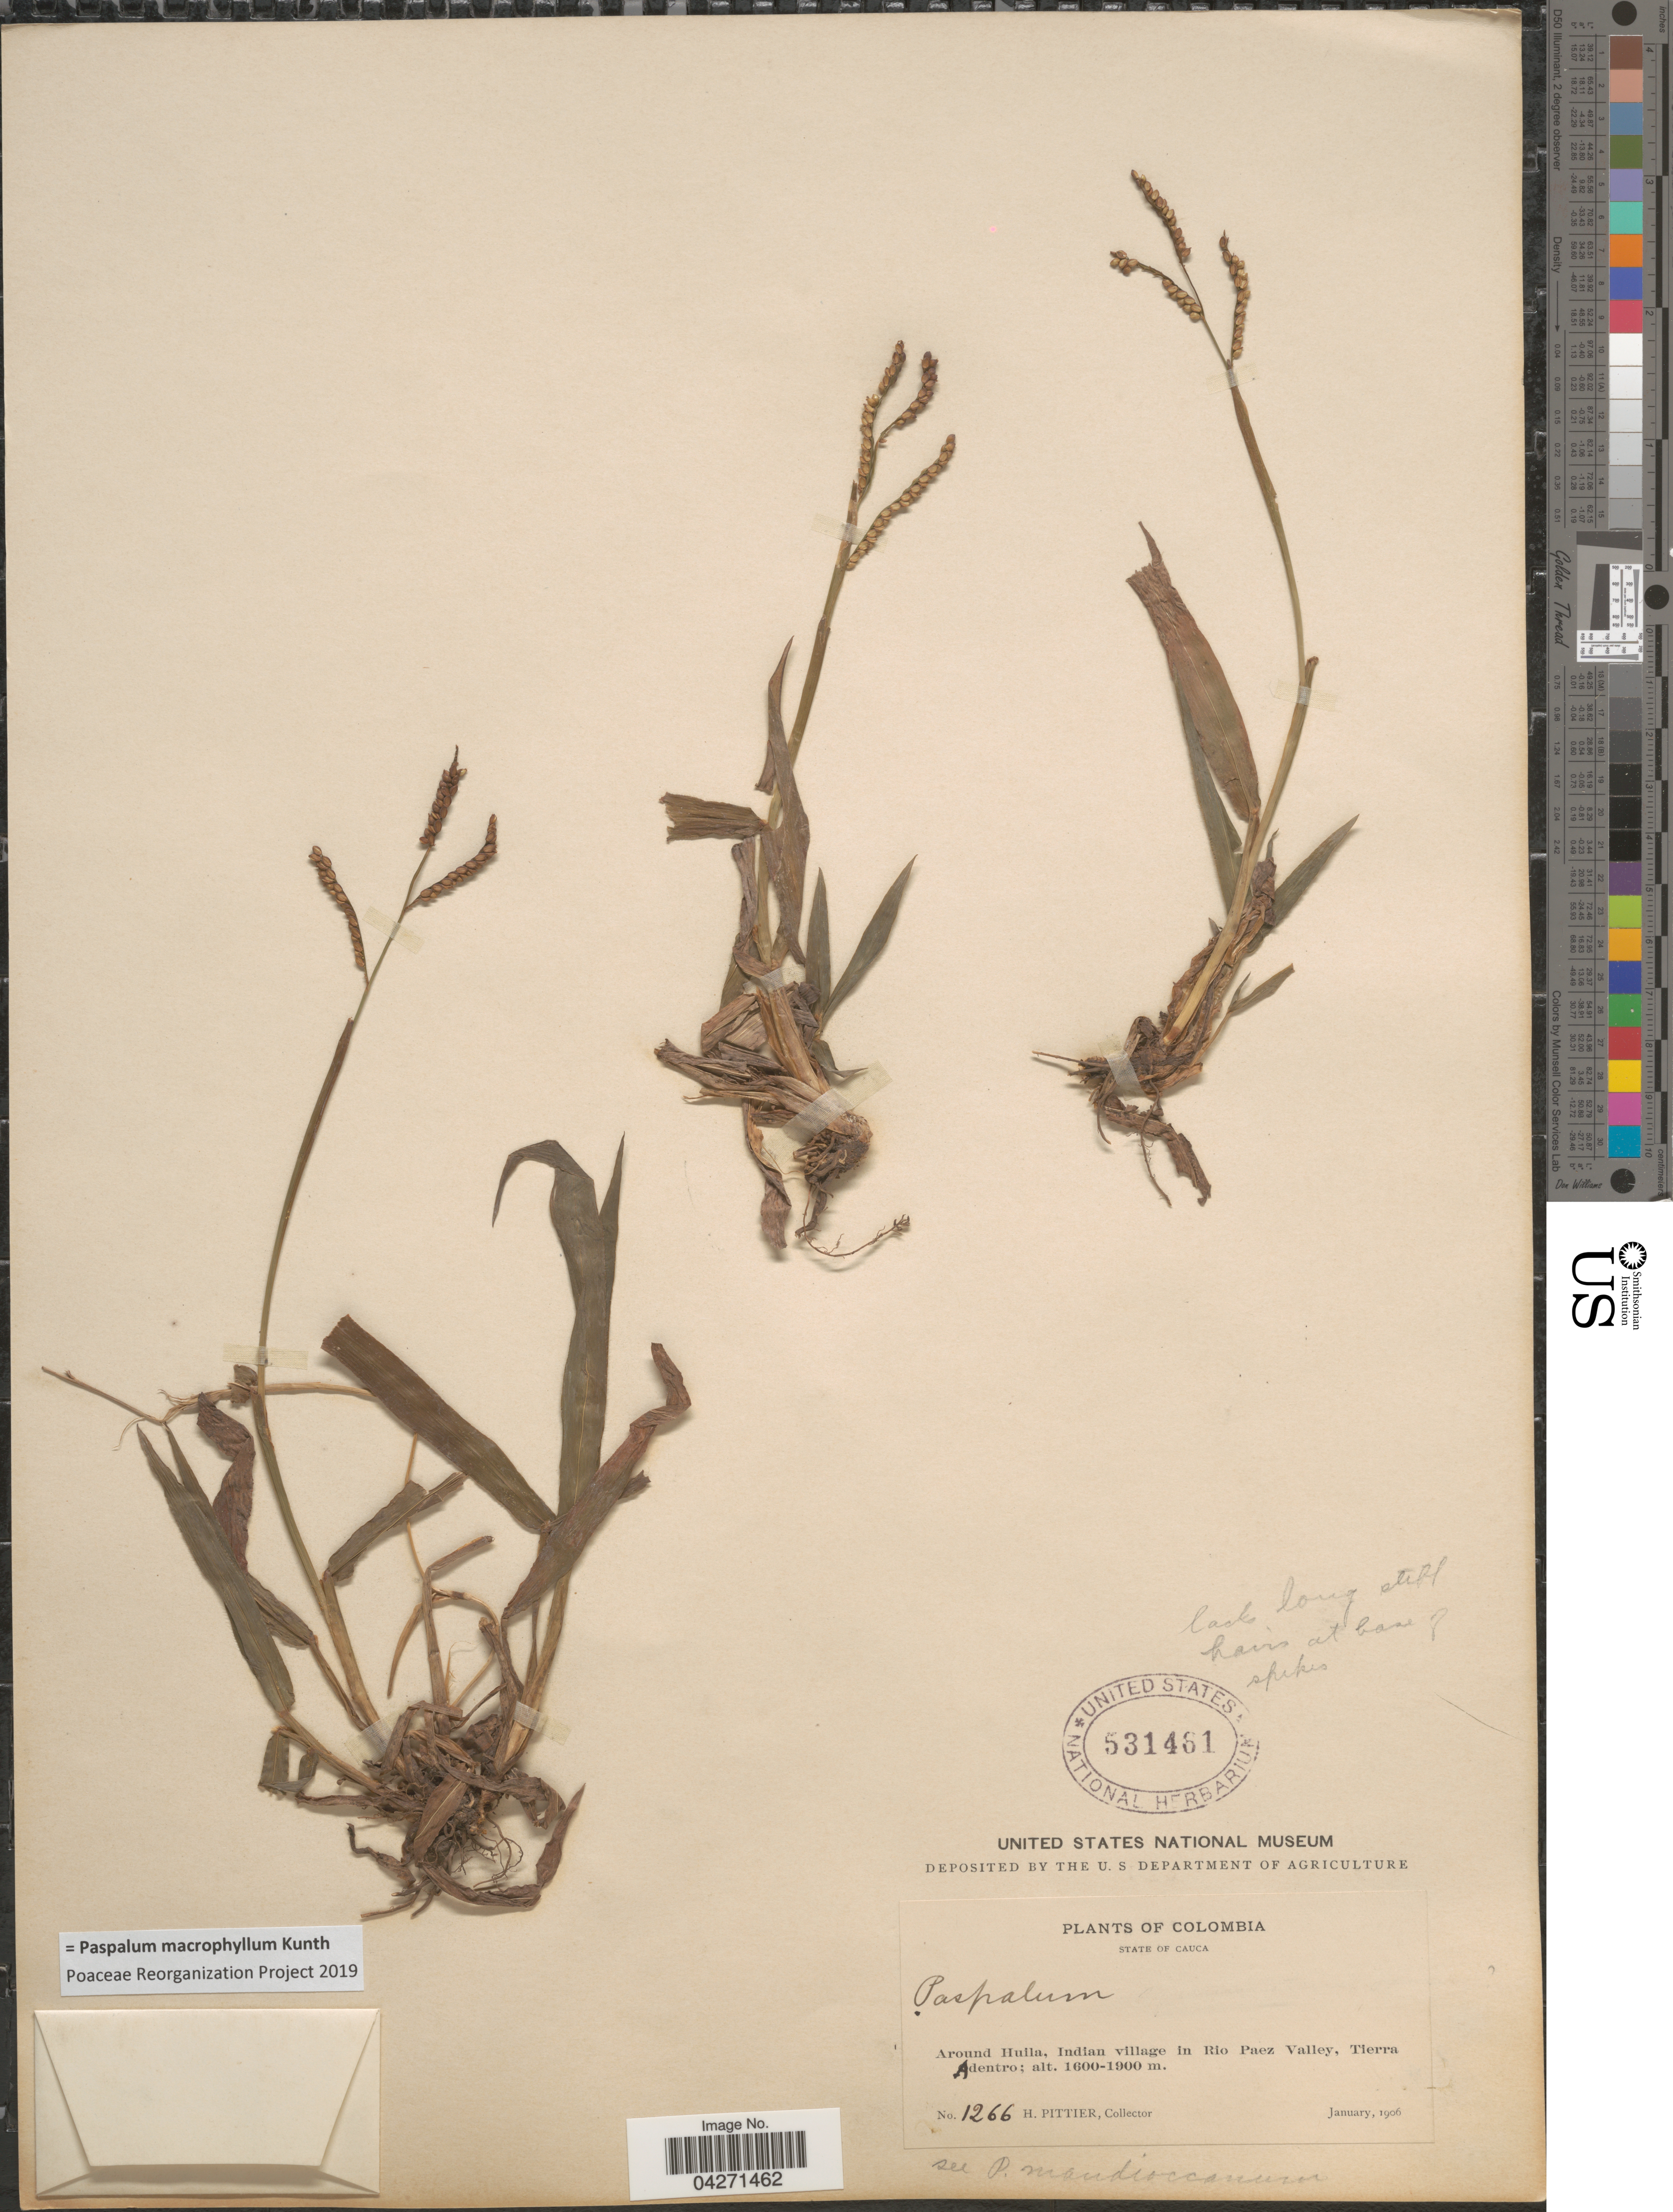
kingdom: Plantae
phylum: Tracheophyta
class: Liliopsida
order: Poales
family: Poaceae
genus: Paspalum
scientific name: Paspalum macrophyllum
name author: Kunth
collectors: H. F. Pittier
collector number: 1266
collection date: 1906-01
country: Colombia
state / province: Cauca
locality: Around Huila, Indian village in Rio Paez Valley, Tierra Adentro.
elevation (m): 1600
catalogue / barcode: US 531461